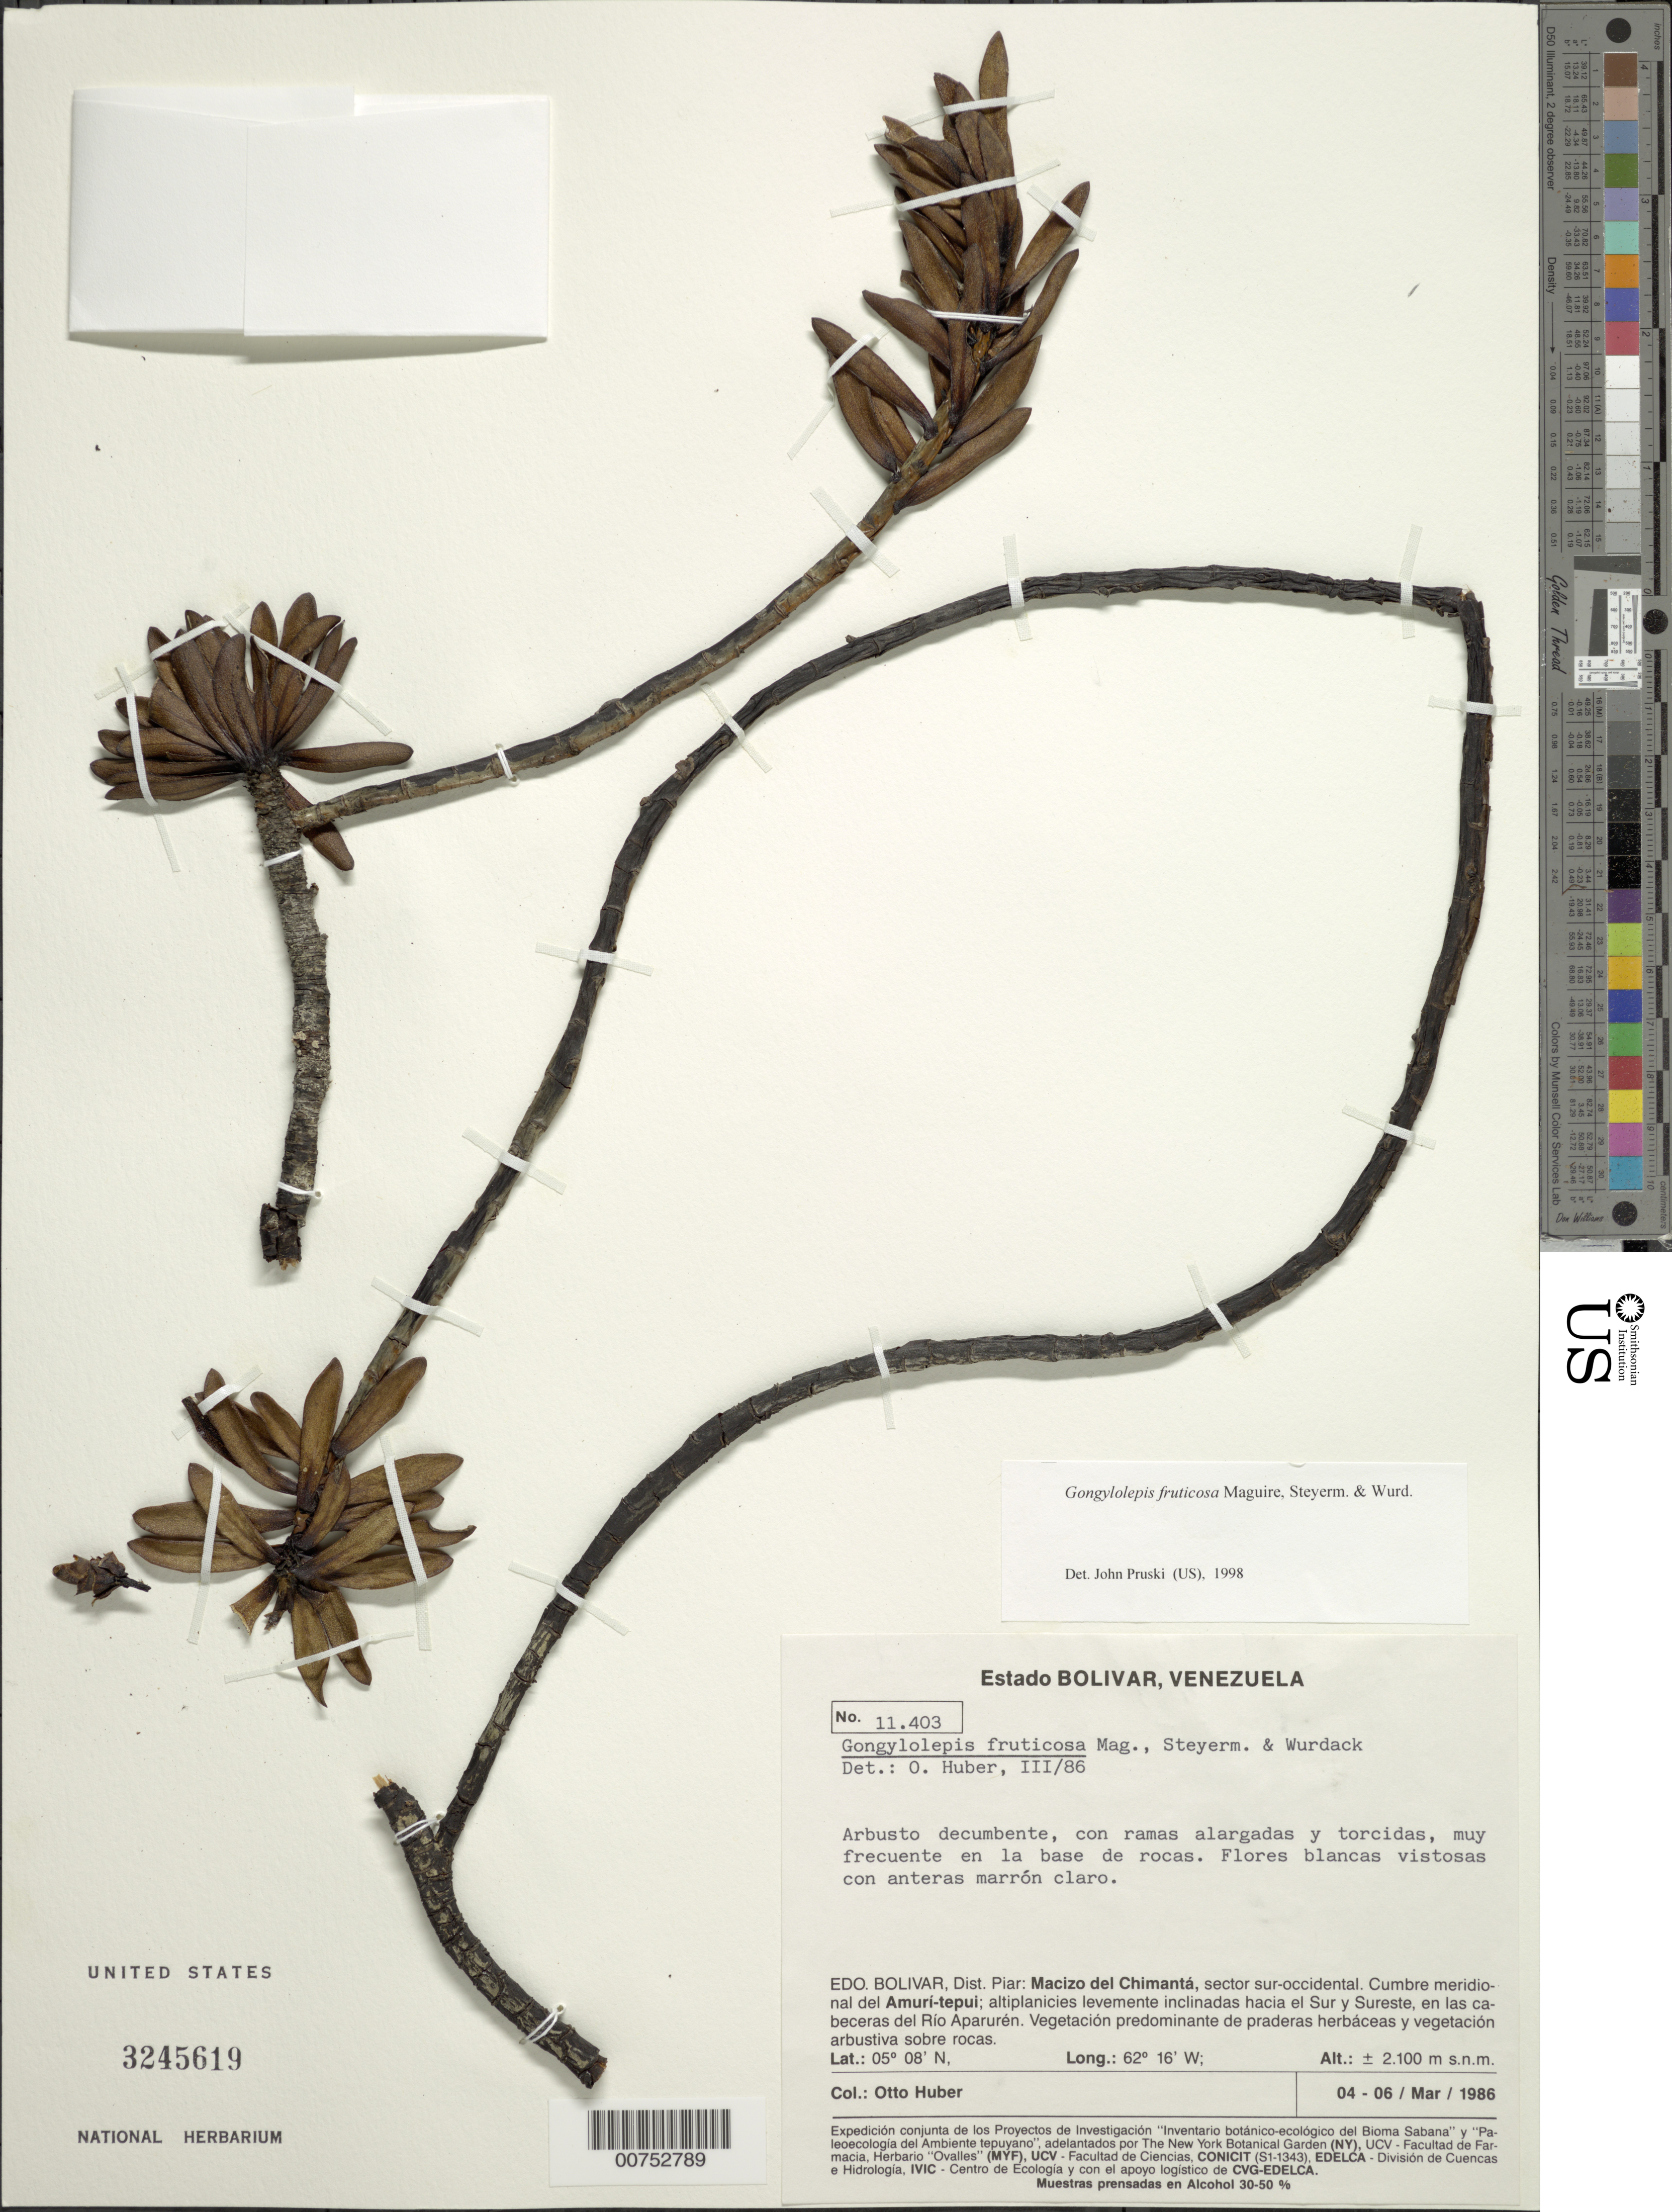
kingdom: Plantae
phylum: Tracheophyta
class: Magnoliopsida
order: Asterales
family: Asteraceae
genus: Gongylolepis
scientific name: Gongylolepis fruticosa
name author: Maguire et al.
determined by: Pruski, J. F.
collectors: O. Huber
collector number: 11403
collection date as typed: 4-Mar-86 to 6-Mar-86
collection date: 1986-03-04/1986-03-06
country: Venezuela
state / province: Bolívar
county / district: Piar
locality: Macizo del Chimantá, sector sur-occidental, cumbre meridional del Amurí-tepuí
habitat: En la base de rocas. Altiplanicies levemente iclinadas hacia el Sur y Sureste en las cabeceras del Río Aparurén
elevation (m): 2100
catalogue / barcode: US 3245619